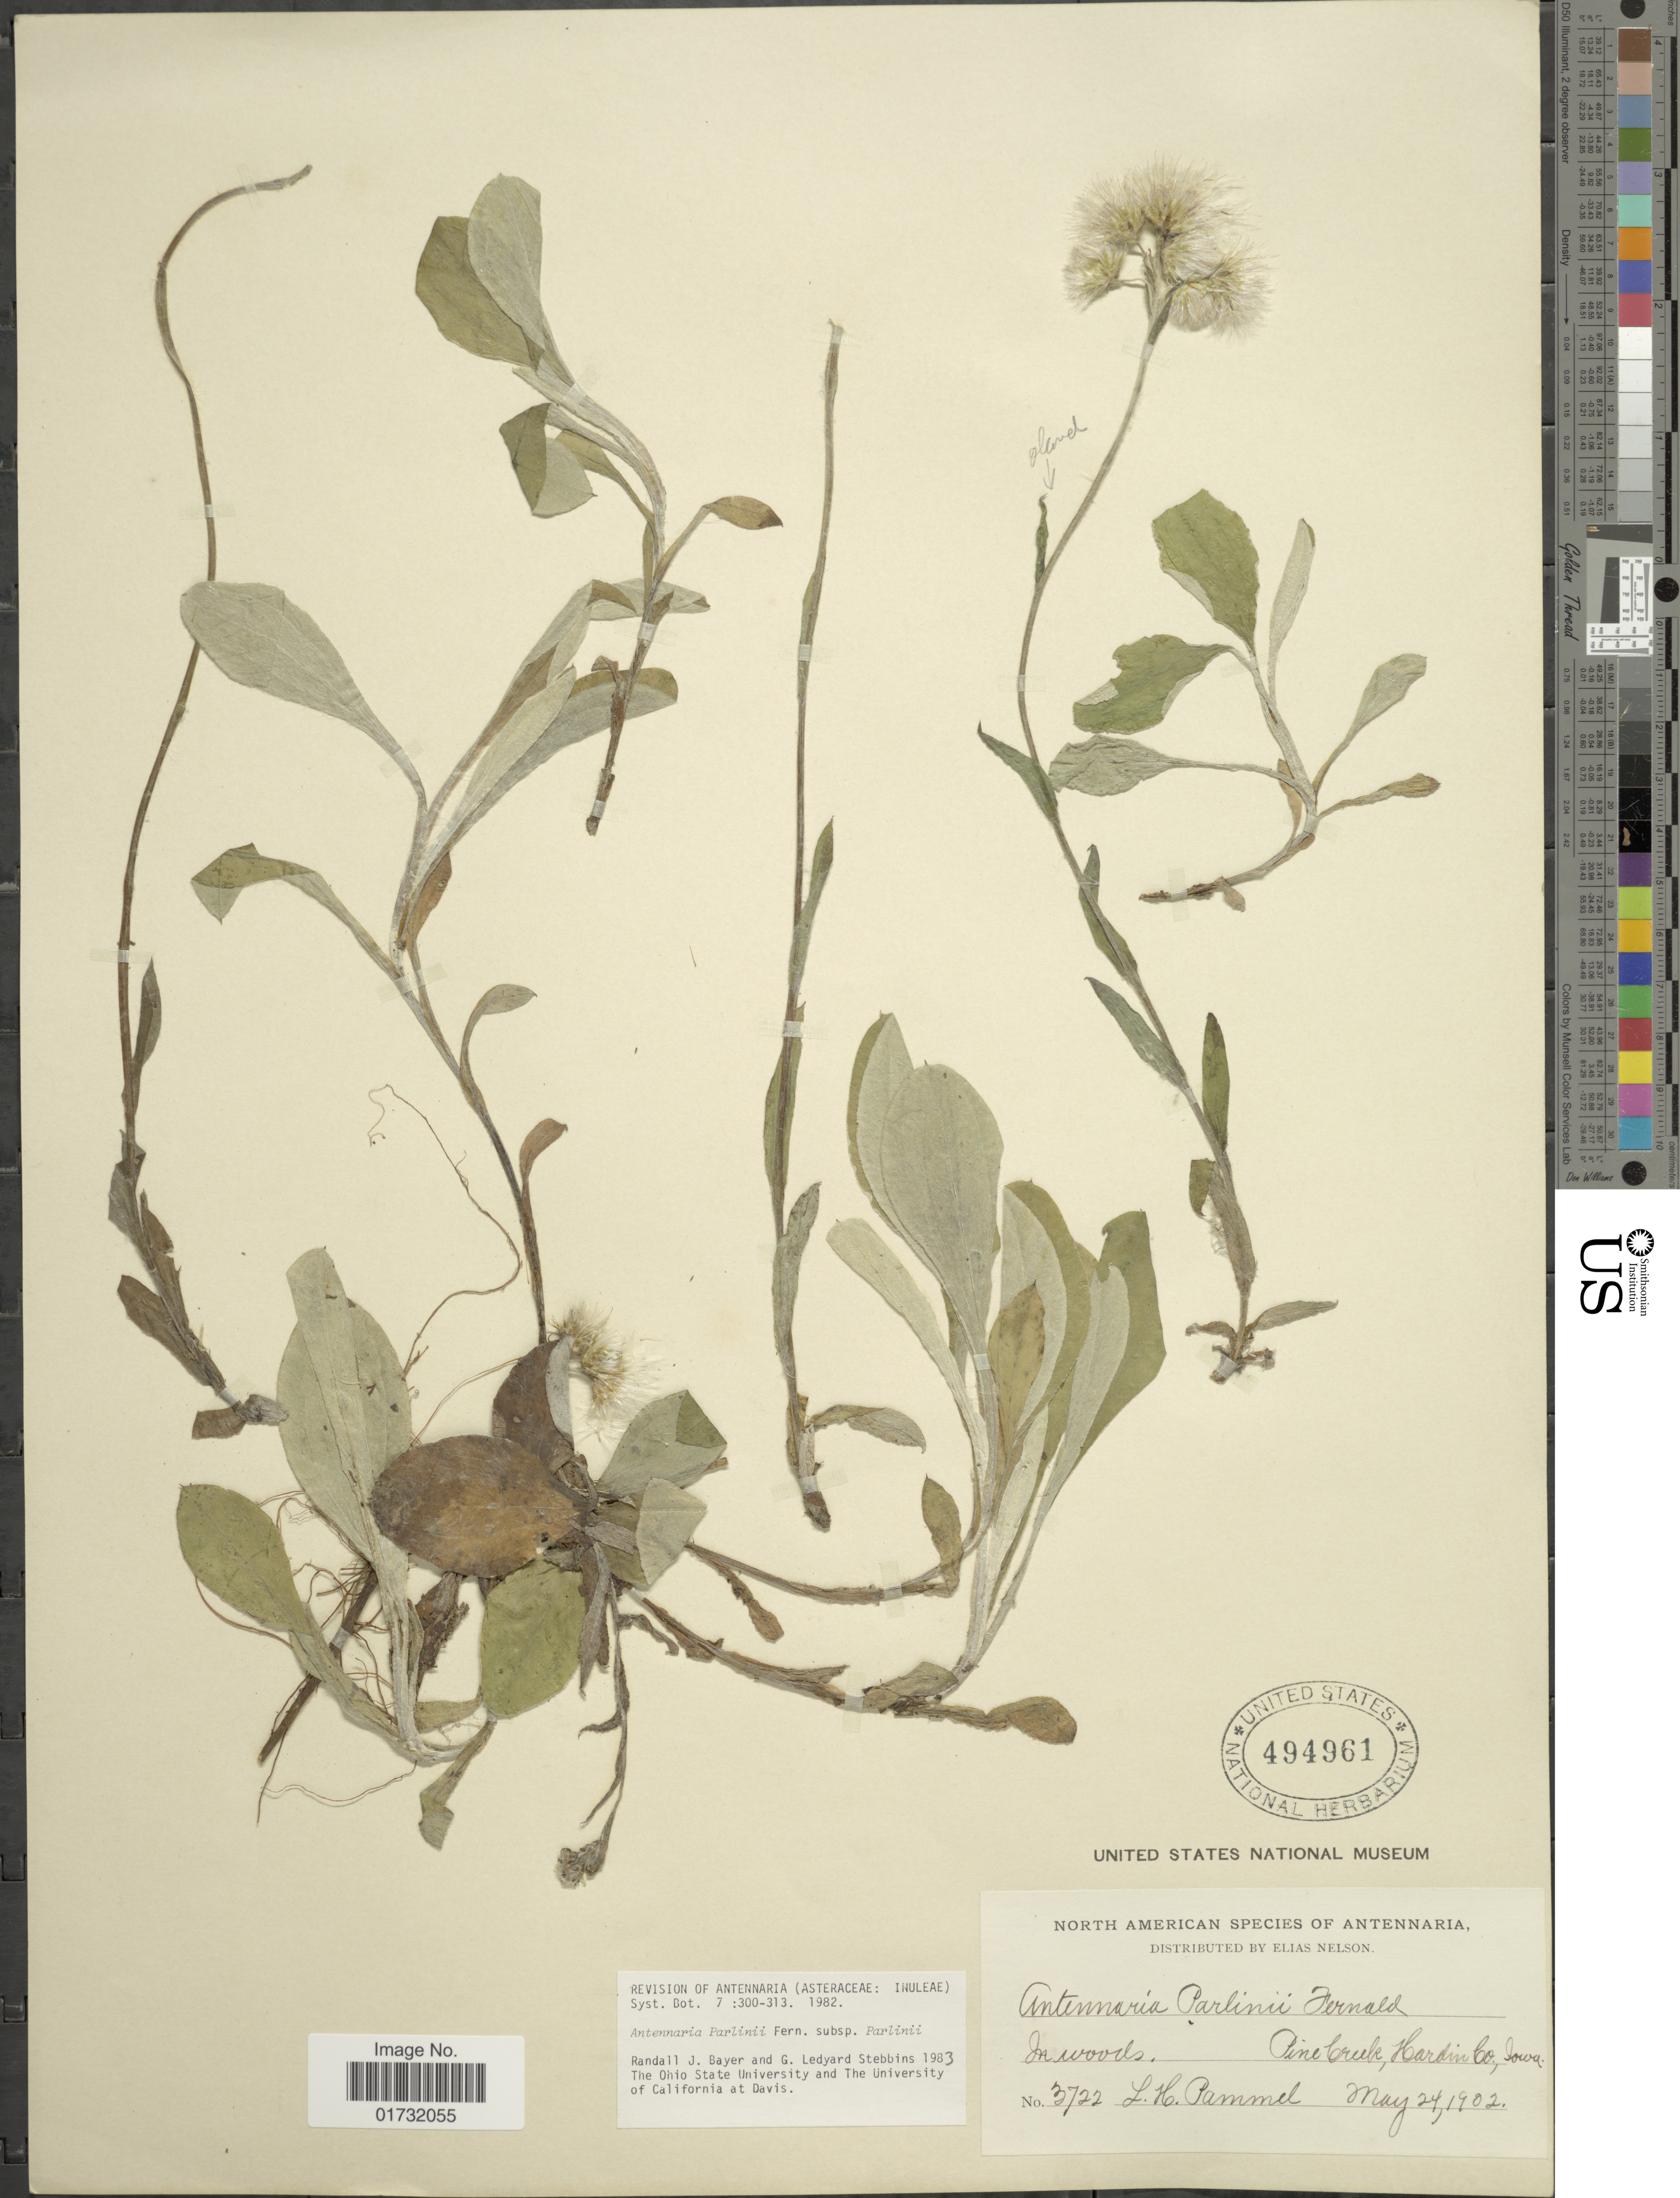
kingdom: Plantae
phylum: Tracheophyta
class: Magnoliopsida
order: Asterales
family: Asteraceae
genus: Antennaria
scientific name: Antennaria parlinii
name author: Fernald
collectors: L. Pammel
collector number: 3722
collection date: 1902-05-24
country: United States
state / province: Iowa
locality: Pine Creek, Hardin Co.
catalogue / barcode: US 494961